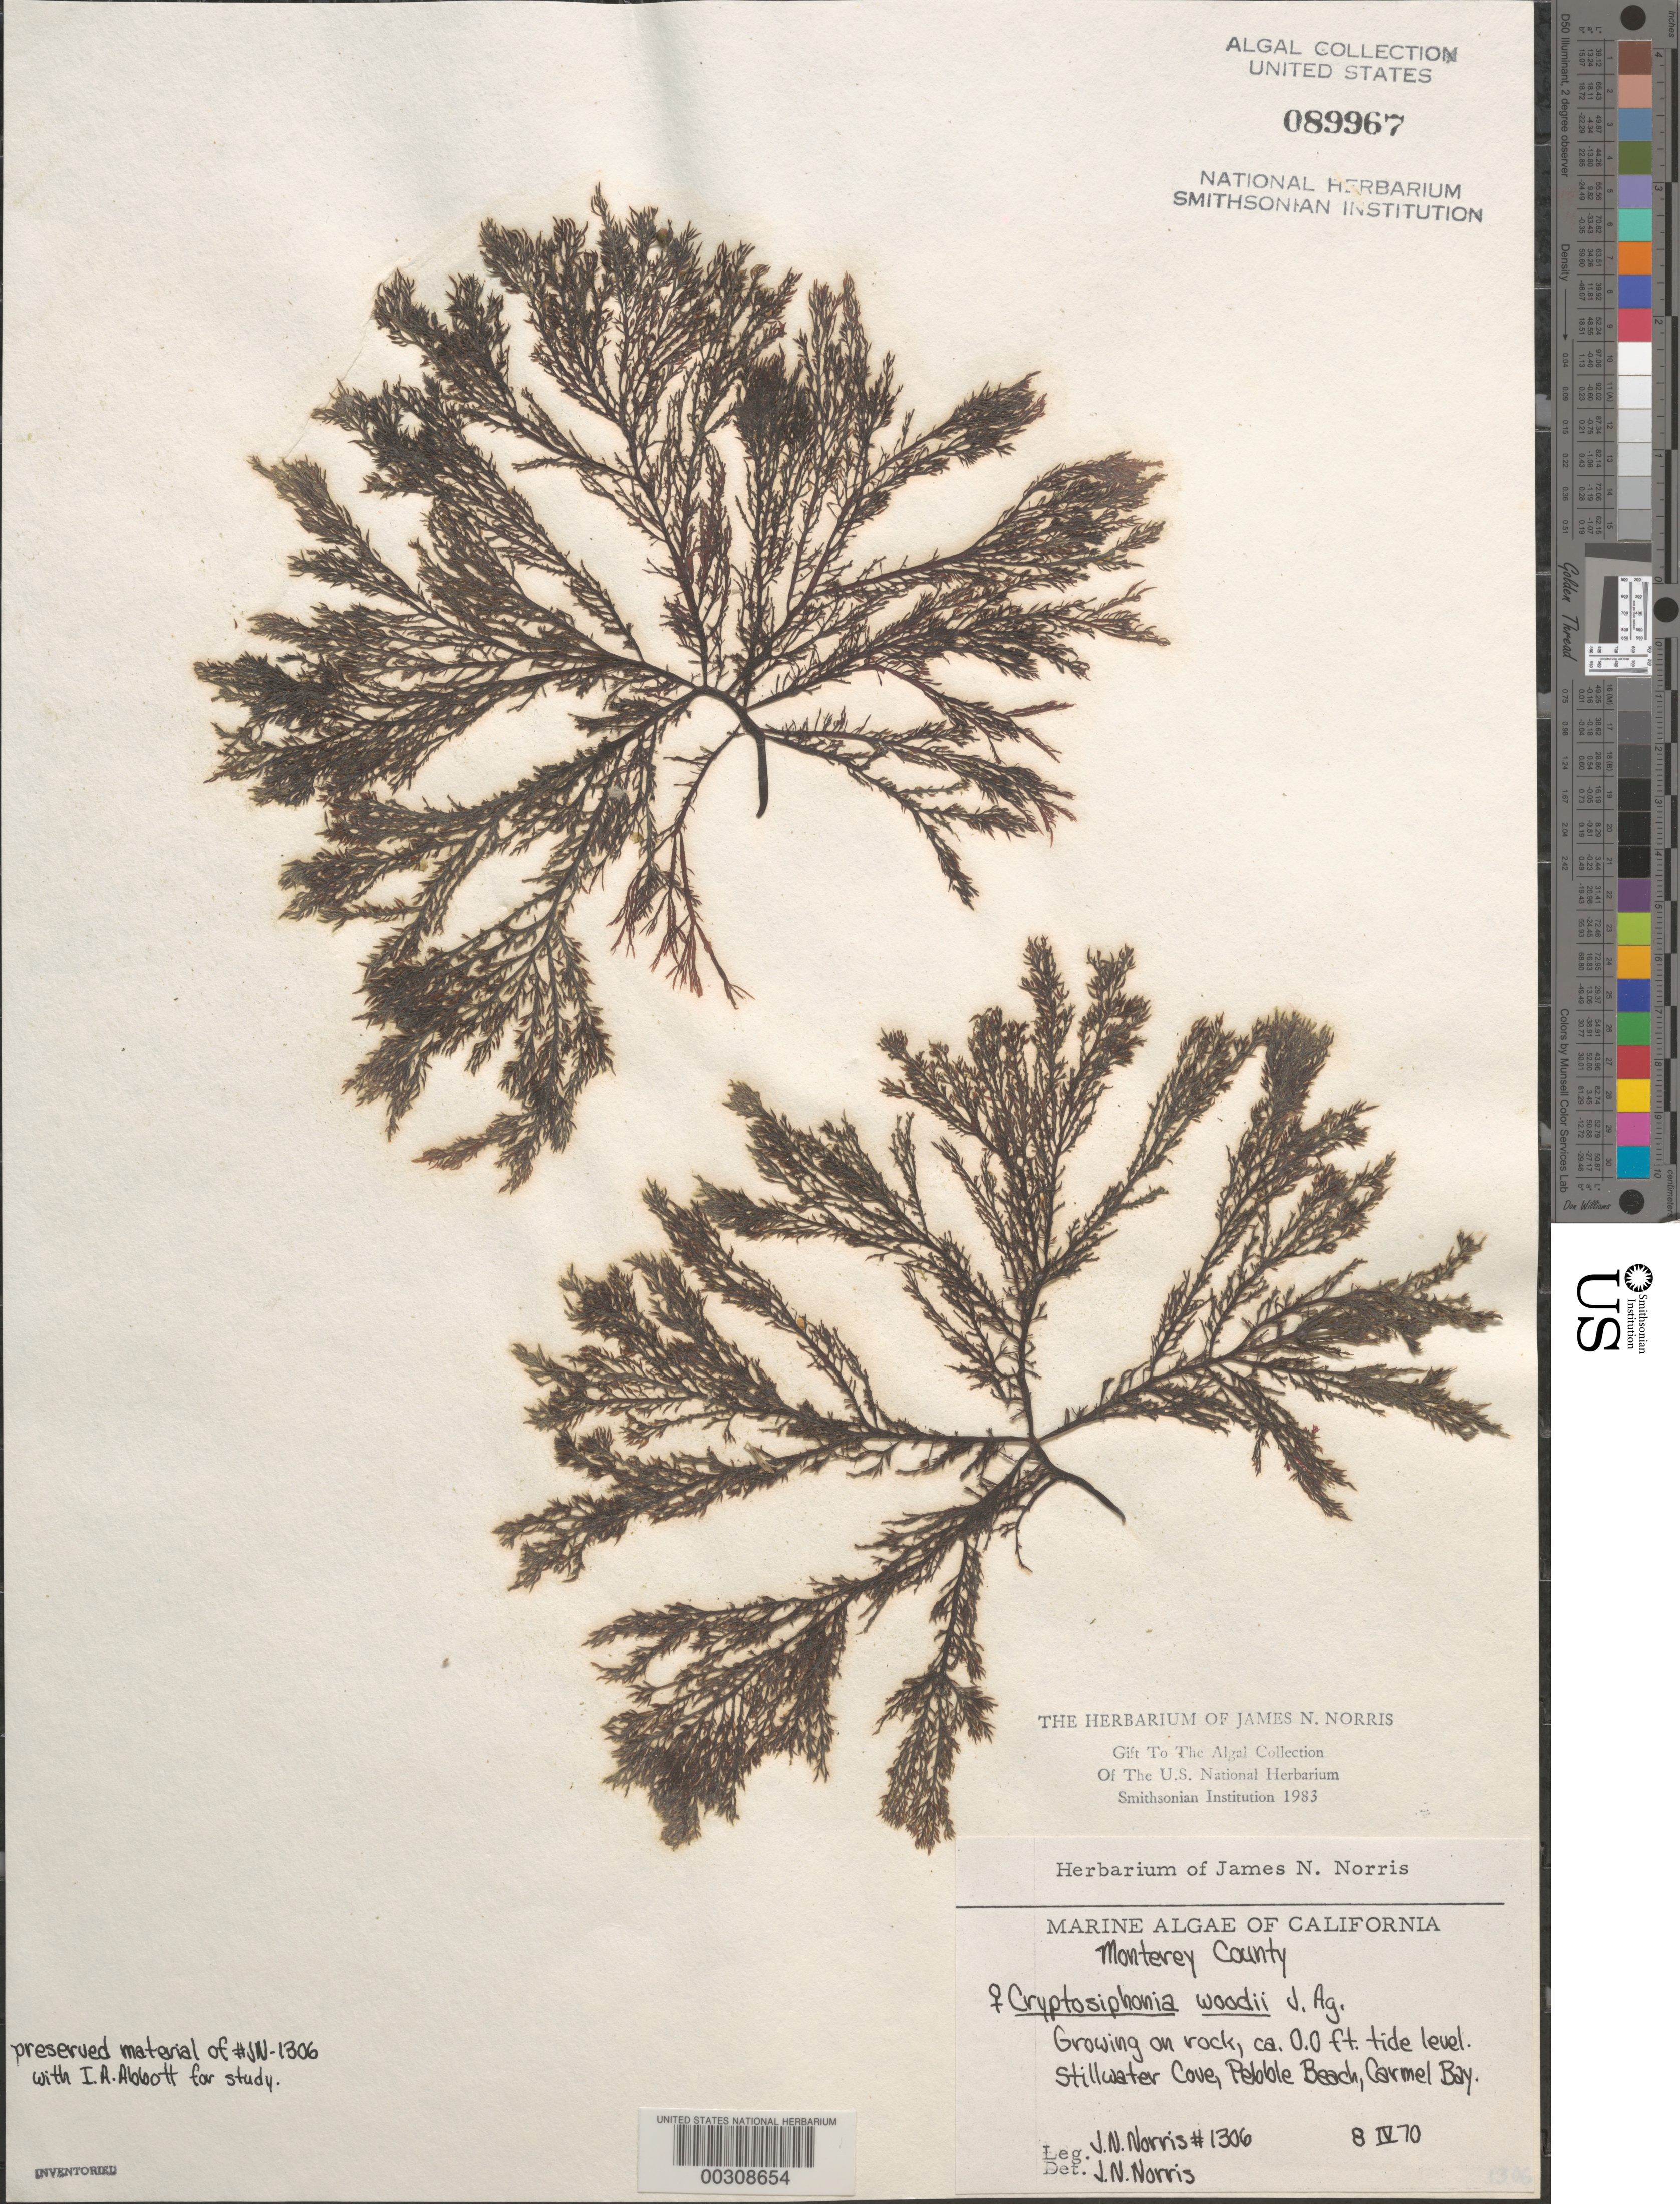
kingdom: Plantae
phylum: Rhodophyta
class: Florideophyceae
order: Gigartinales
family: Dumontiaceae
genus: Cryptosiphonia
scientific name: Cryptosiphonia woodii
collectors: J. Norris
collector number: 1306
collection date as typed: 8 Apr 70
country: United States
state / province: California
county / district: Monterey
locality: Monterey County. Stillwater Cove, Pebble Beach, Carmel Bay.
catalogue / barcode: US 89967